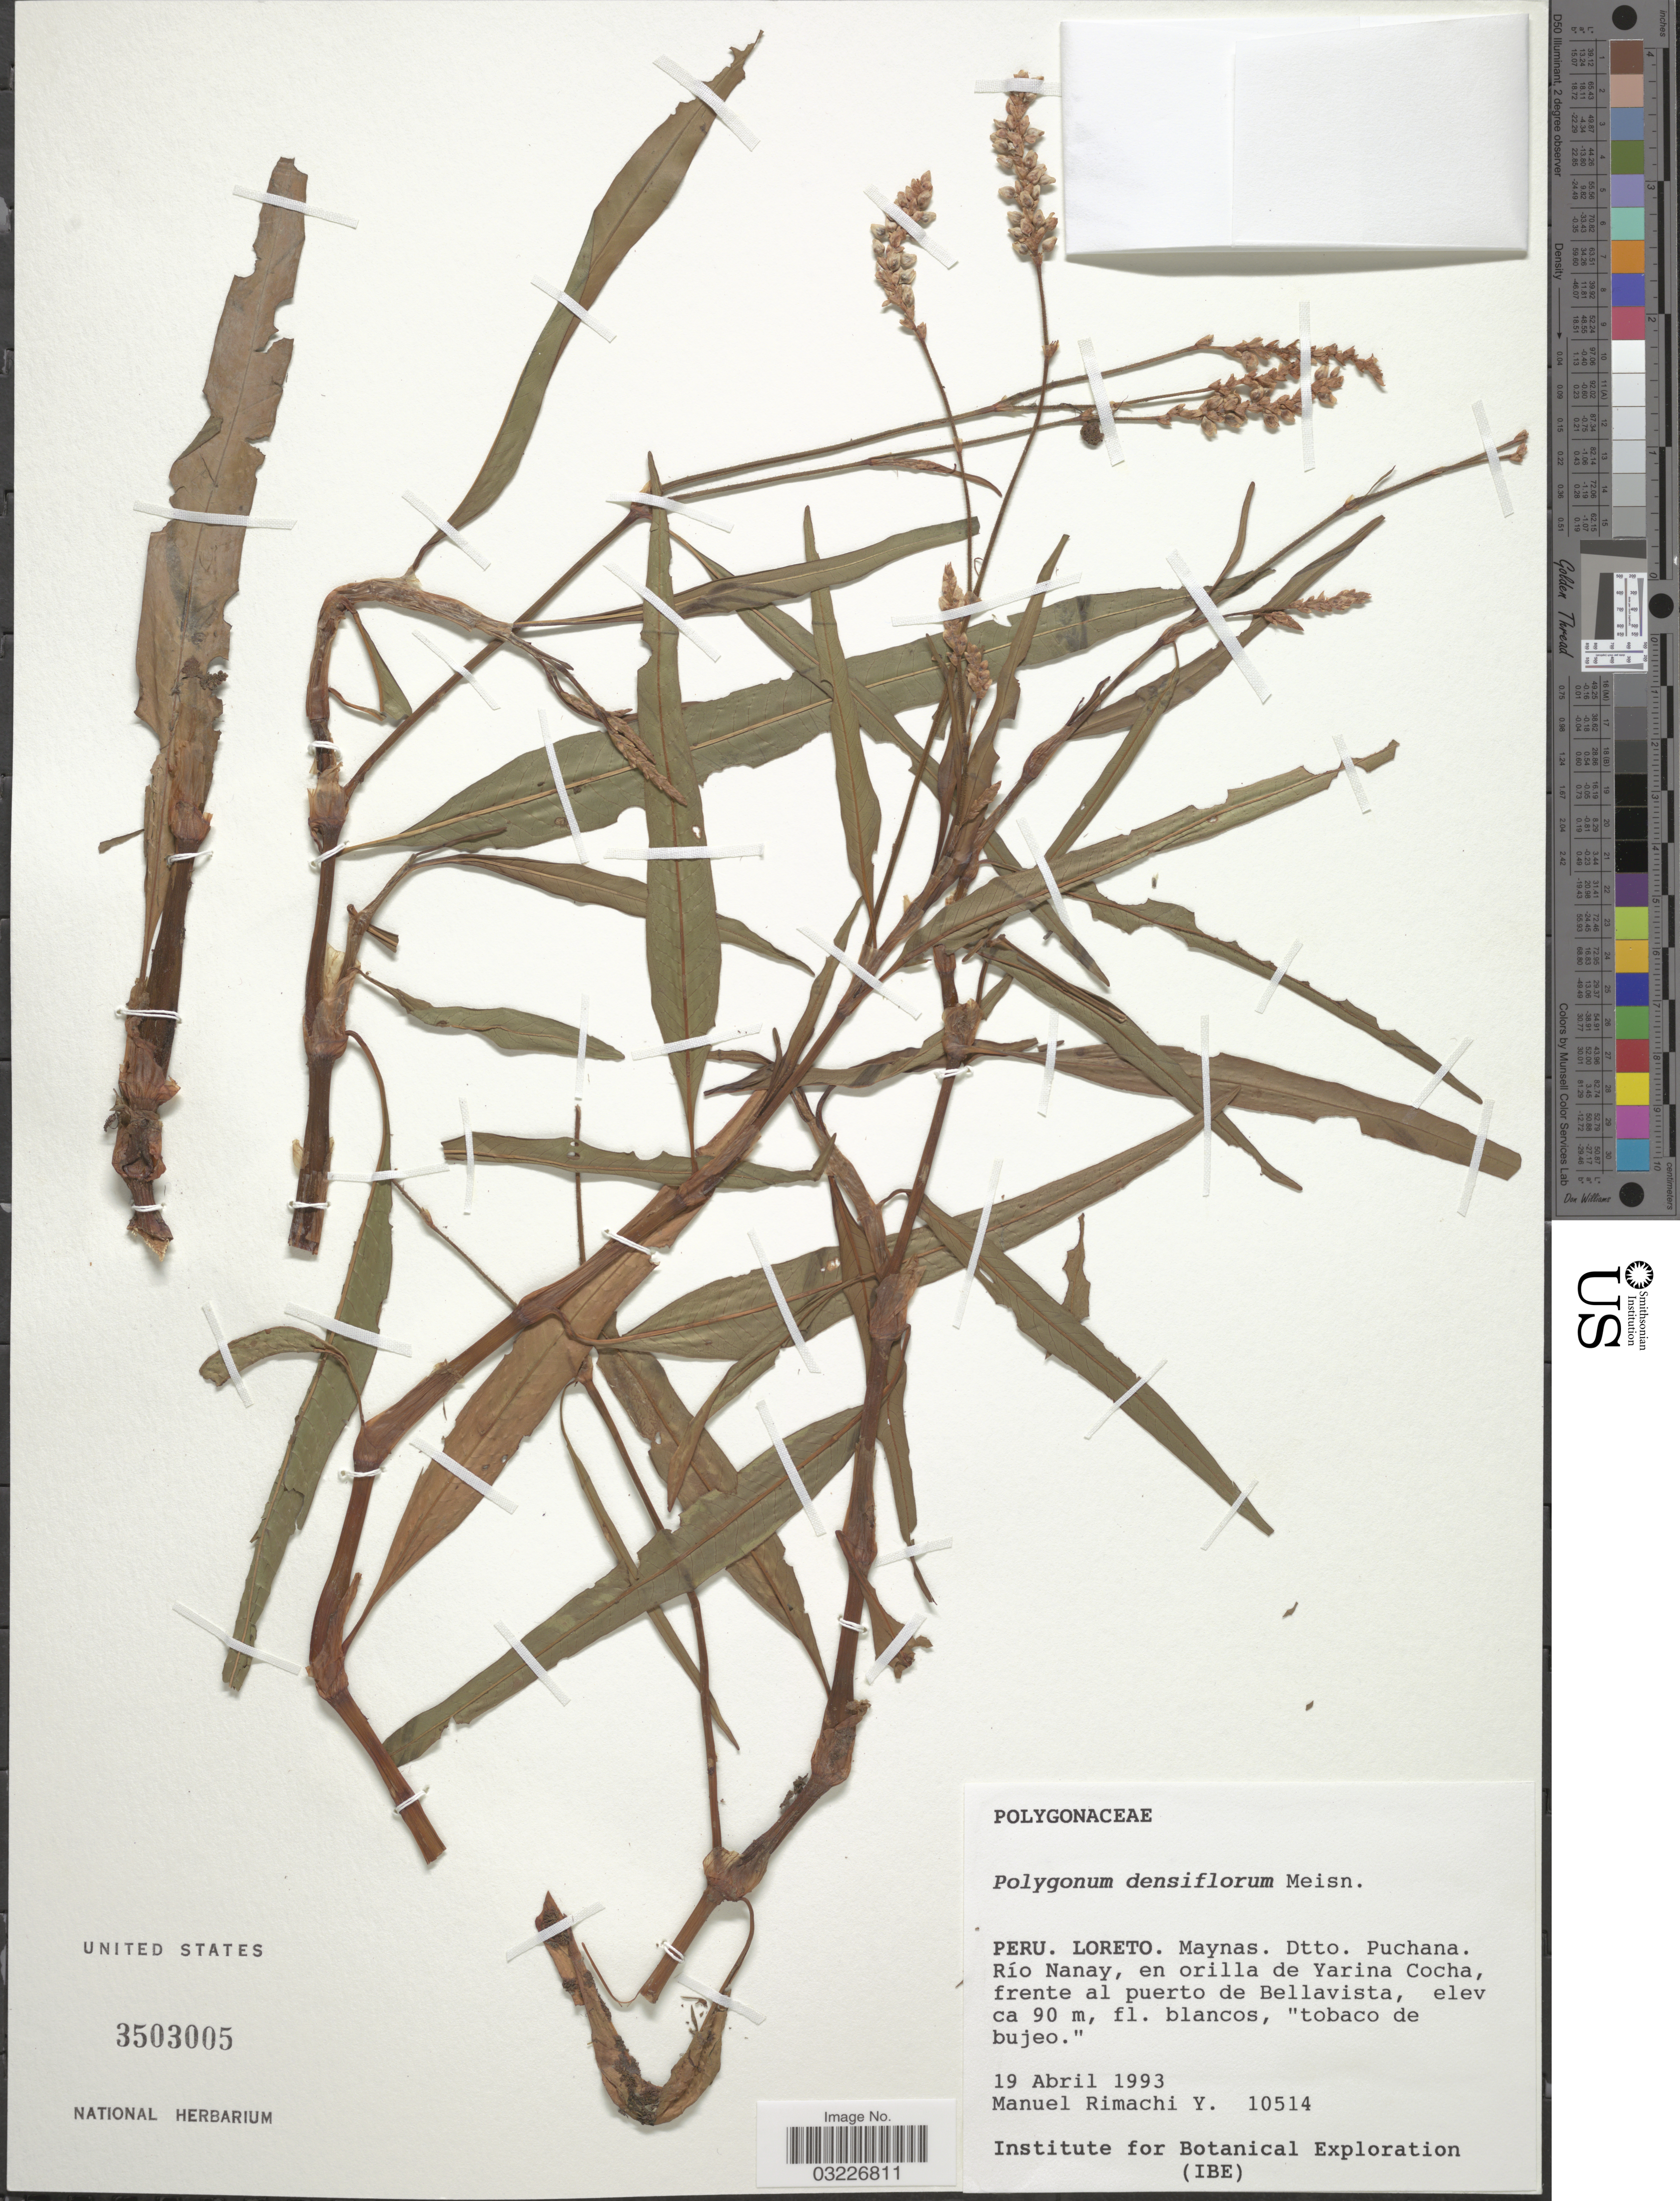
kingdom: Plantae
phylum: Tracheophyta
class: Magnoliopsida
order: Caryophyllales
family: Polygonaceae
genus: Persicaria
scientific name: Persicaria sp.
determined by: Atha, D. E.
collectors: M. Rimachi Y.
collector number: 10514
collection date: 1993-04-19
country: Peru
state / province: Loreto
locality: Maynas. Dtto. Puchana. Río Nanay, en orilla de Yarina Cocha, frente al puerto de Bellavista.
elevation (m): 90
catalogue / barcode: US 3503005